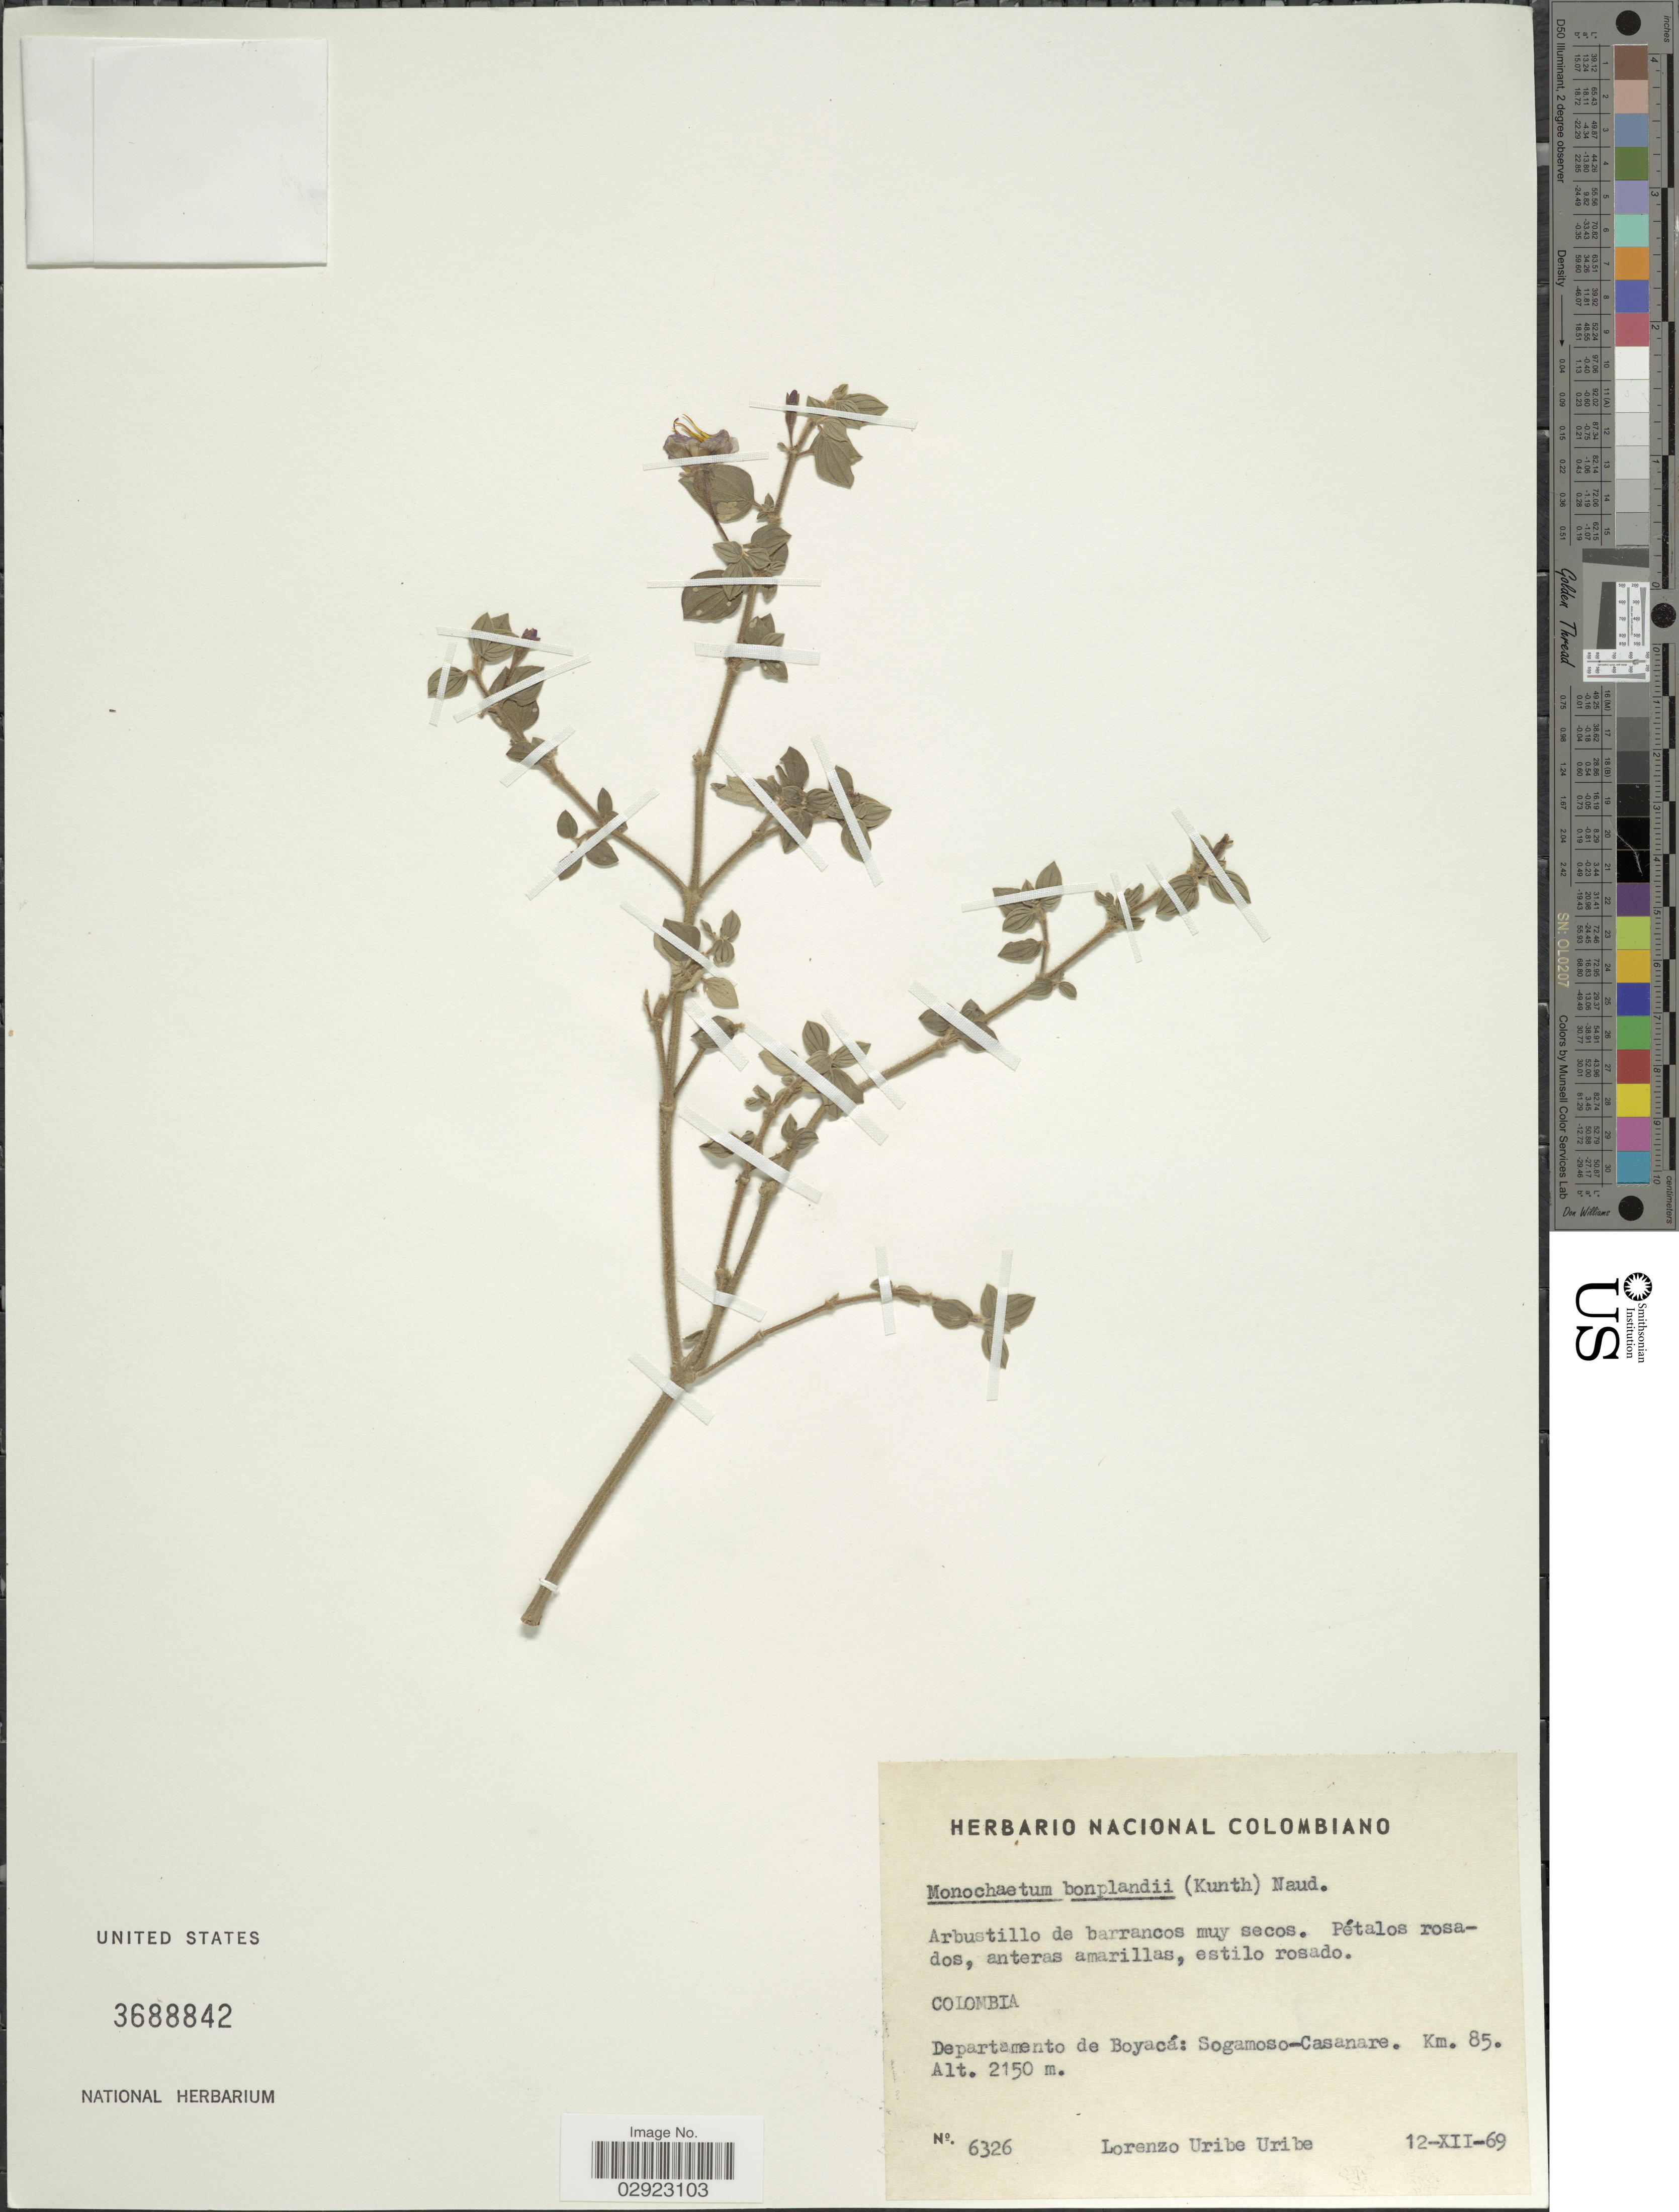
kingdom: Plantae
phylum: Tracheophyta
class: Magnoliopsida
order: Myrtales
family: Melastomataceae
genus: Monochaetum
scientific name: Monochaetum bonplandii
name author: (Kunth) Naudin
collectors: L. Uribe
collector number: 6326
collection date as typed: Transcribed d/m/y: 12/12/69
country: Colombia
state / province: Boyacá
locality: Departamento de Boyacá: Sogamoso-Casanare. Km. 85.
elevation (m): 2150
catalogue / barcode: US 3688842